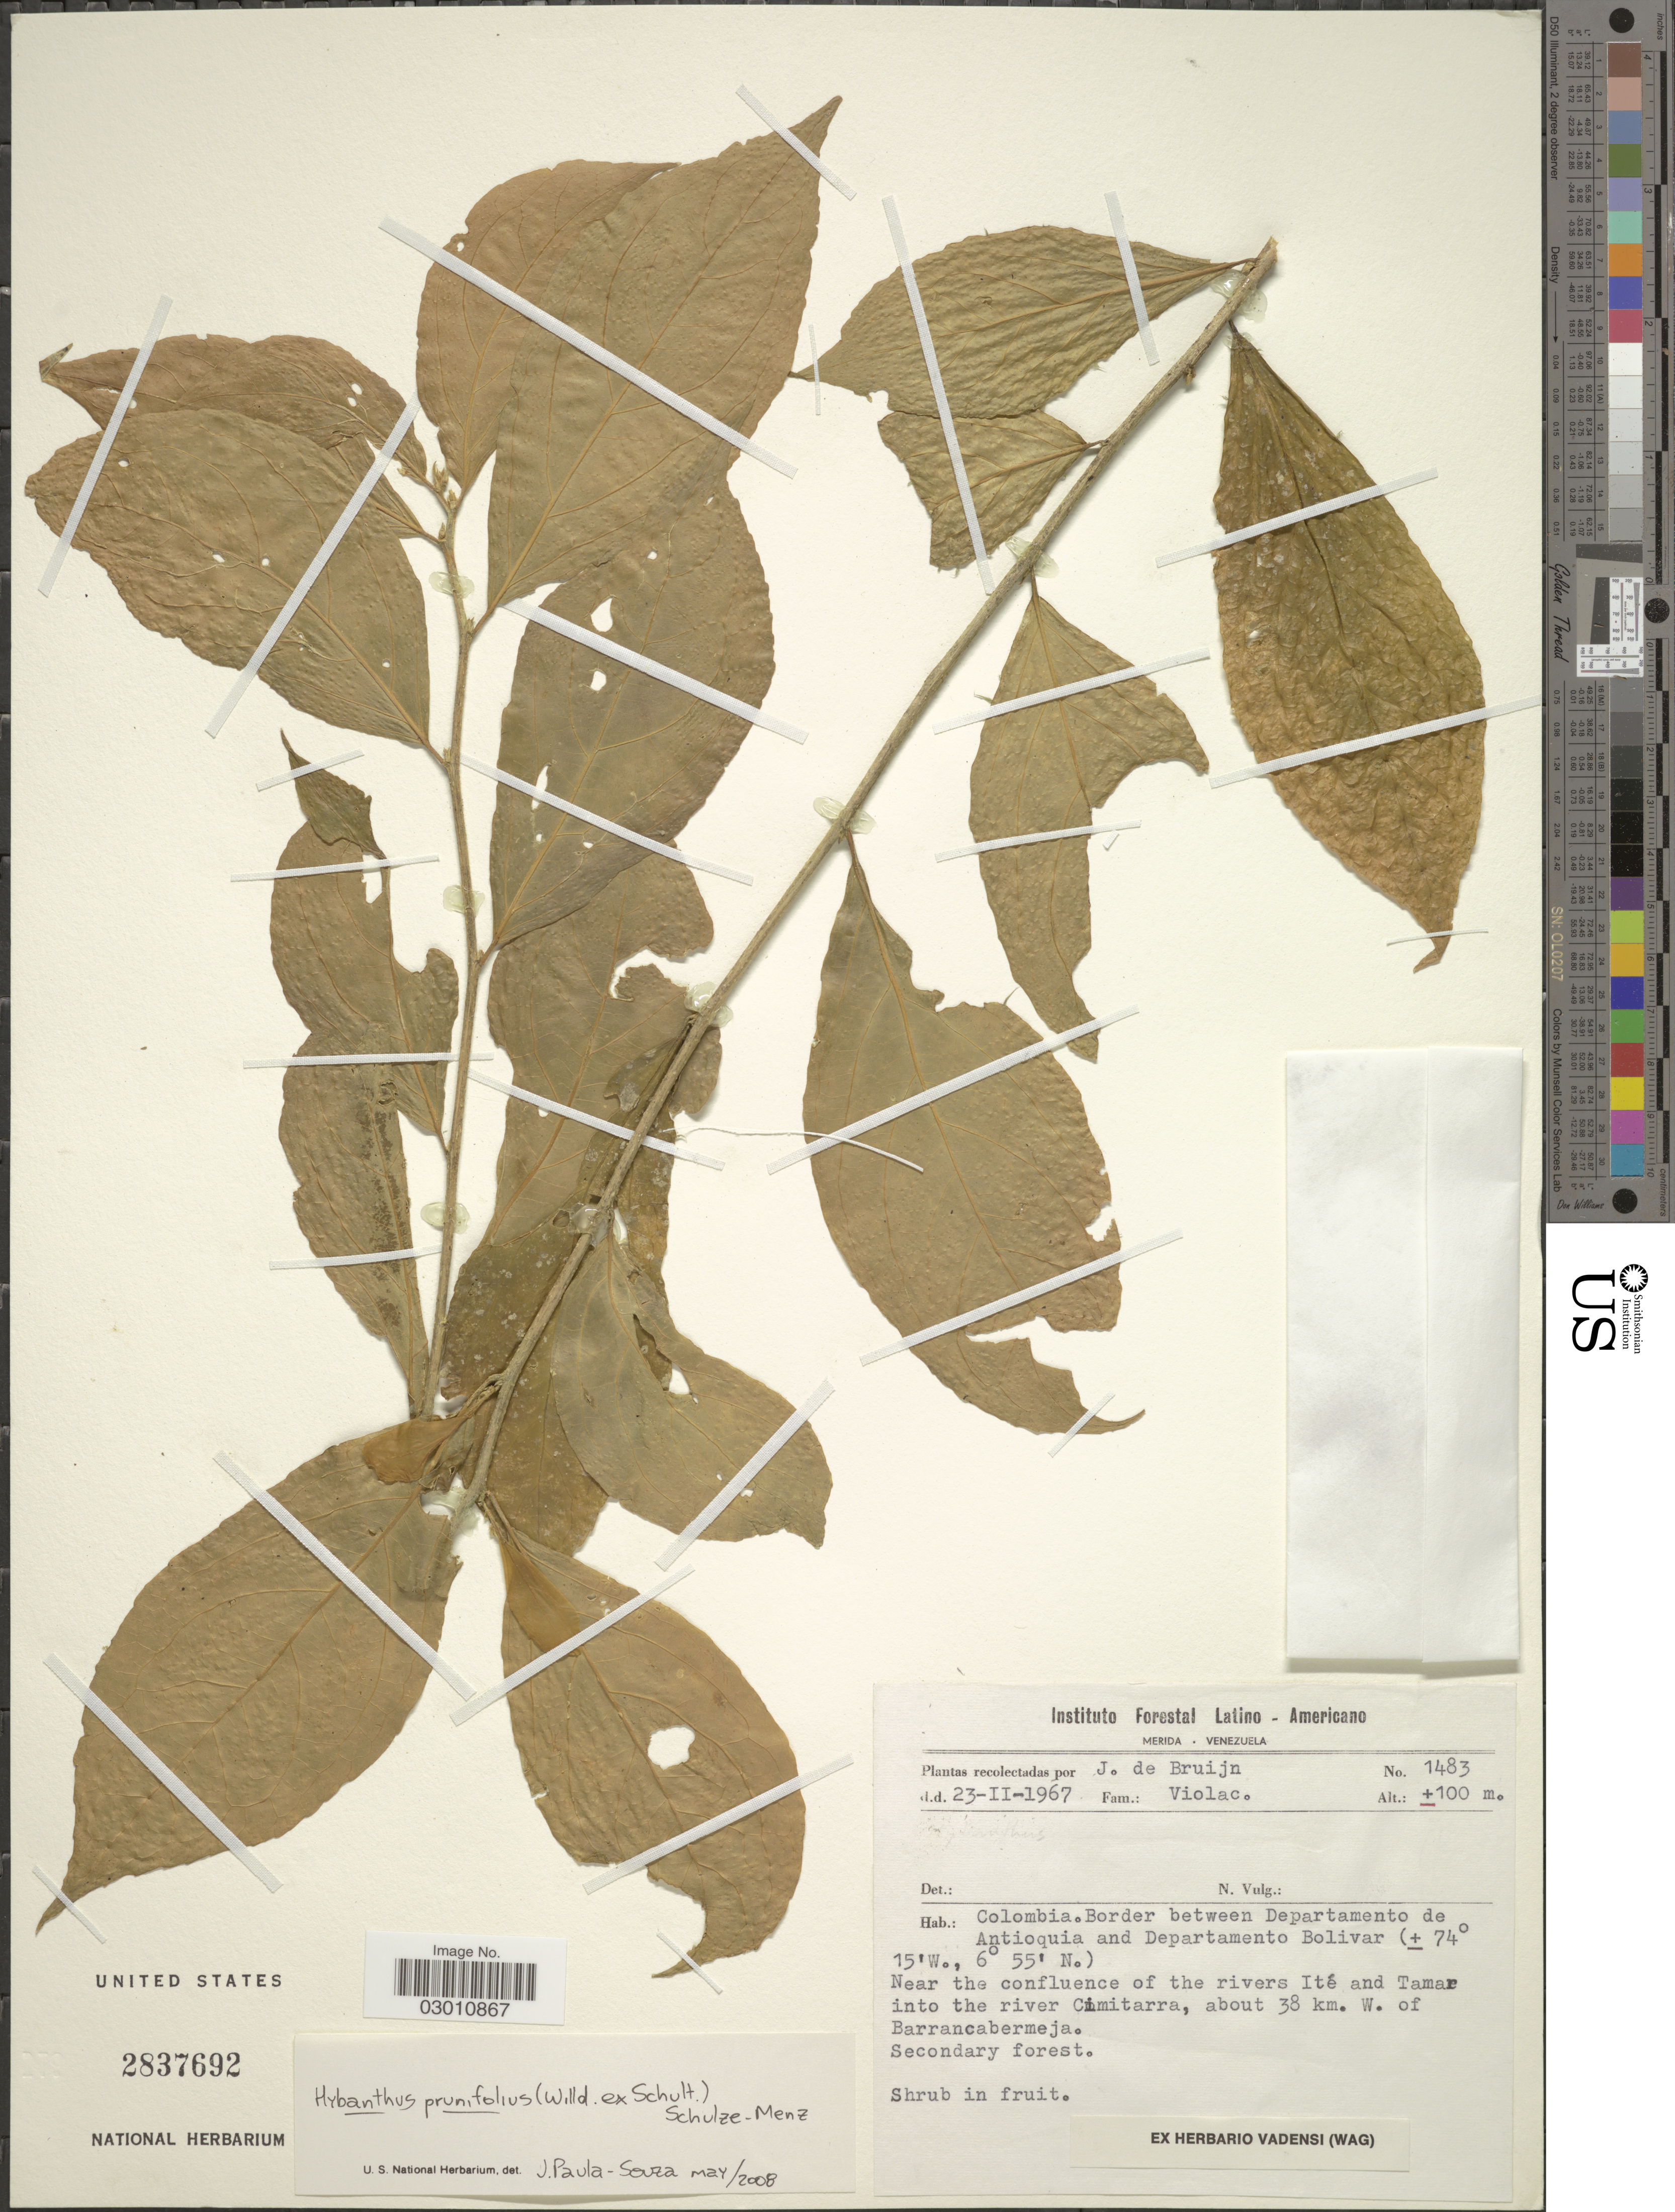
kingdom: Plantae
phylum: Tracheophyta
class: Magnoliopsida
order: Malpighiales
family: Violaceae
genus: Pombalia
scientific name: Pombalia prunifolia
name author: (Humb. & Bonpl. ex Willd.) Paula-Souza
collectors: J. Bruijn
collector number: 1483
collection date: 1967-02-23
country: Colombia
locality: Border between Departamento de Antioquia and Departamento Bolivar. Near the confluence of the rivers Ité and Tamae into the river Cimitarra, abotu 38 km. W. of Barrancabermeja.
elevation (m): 100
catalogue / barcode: US 2837692